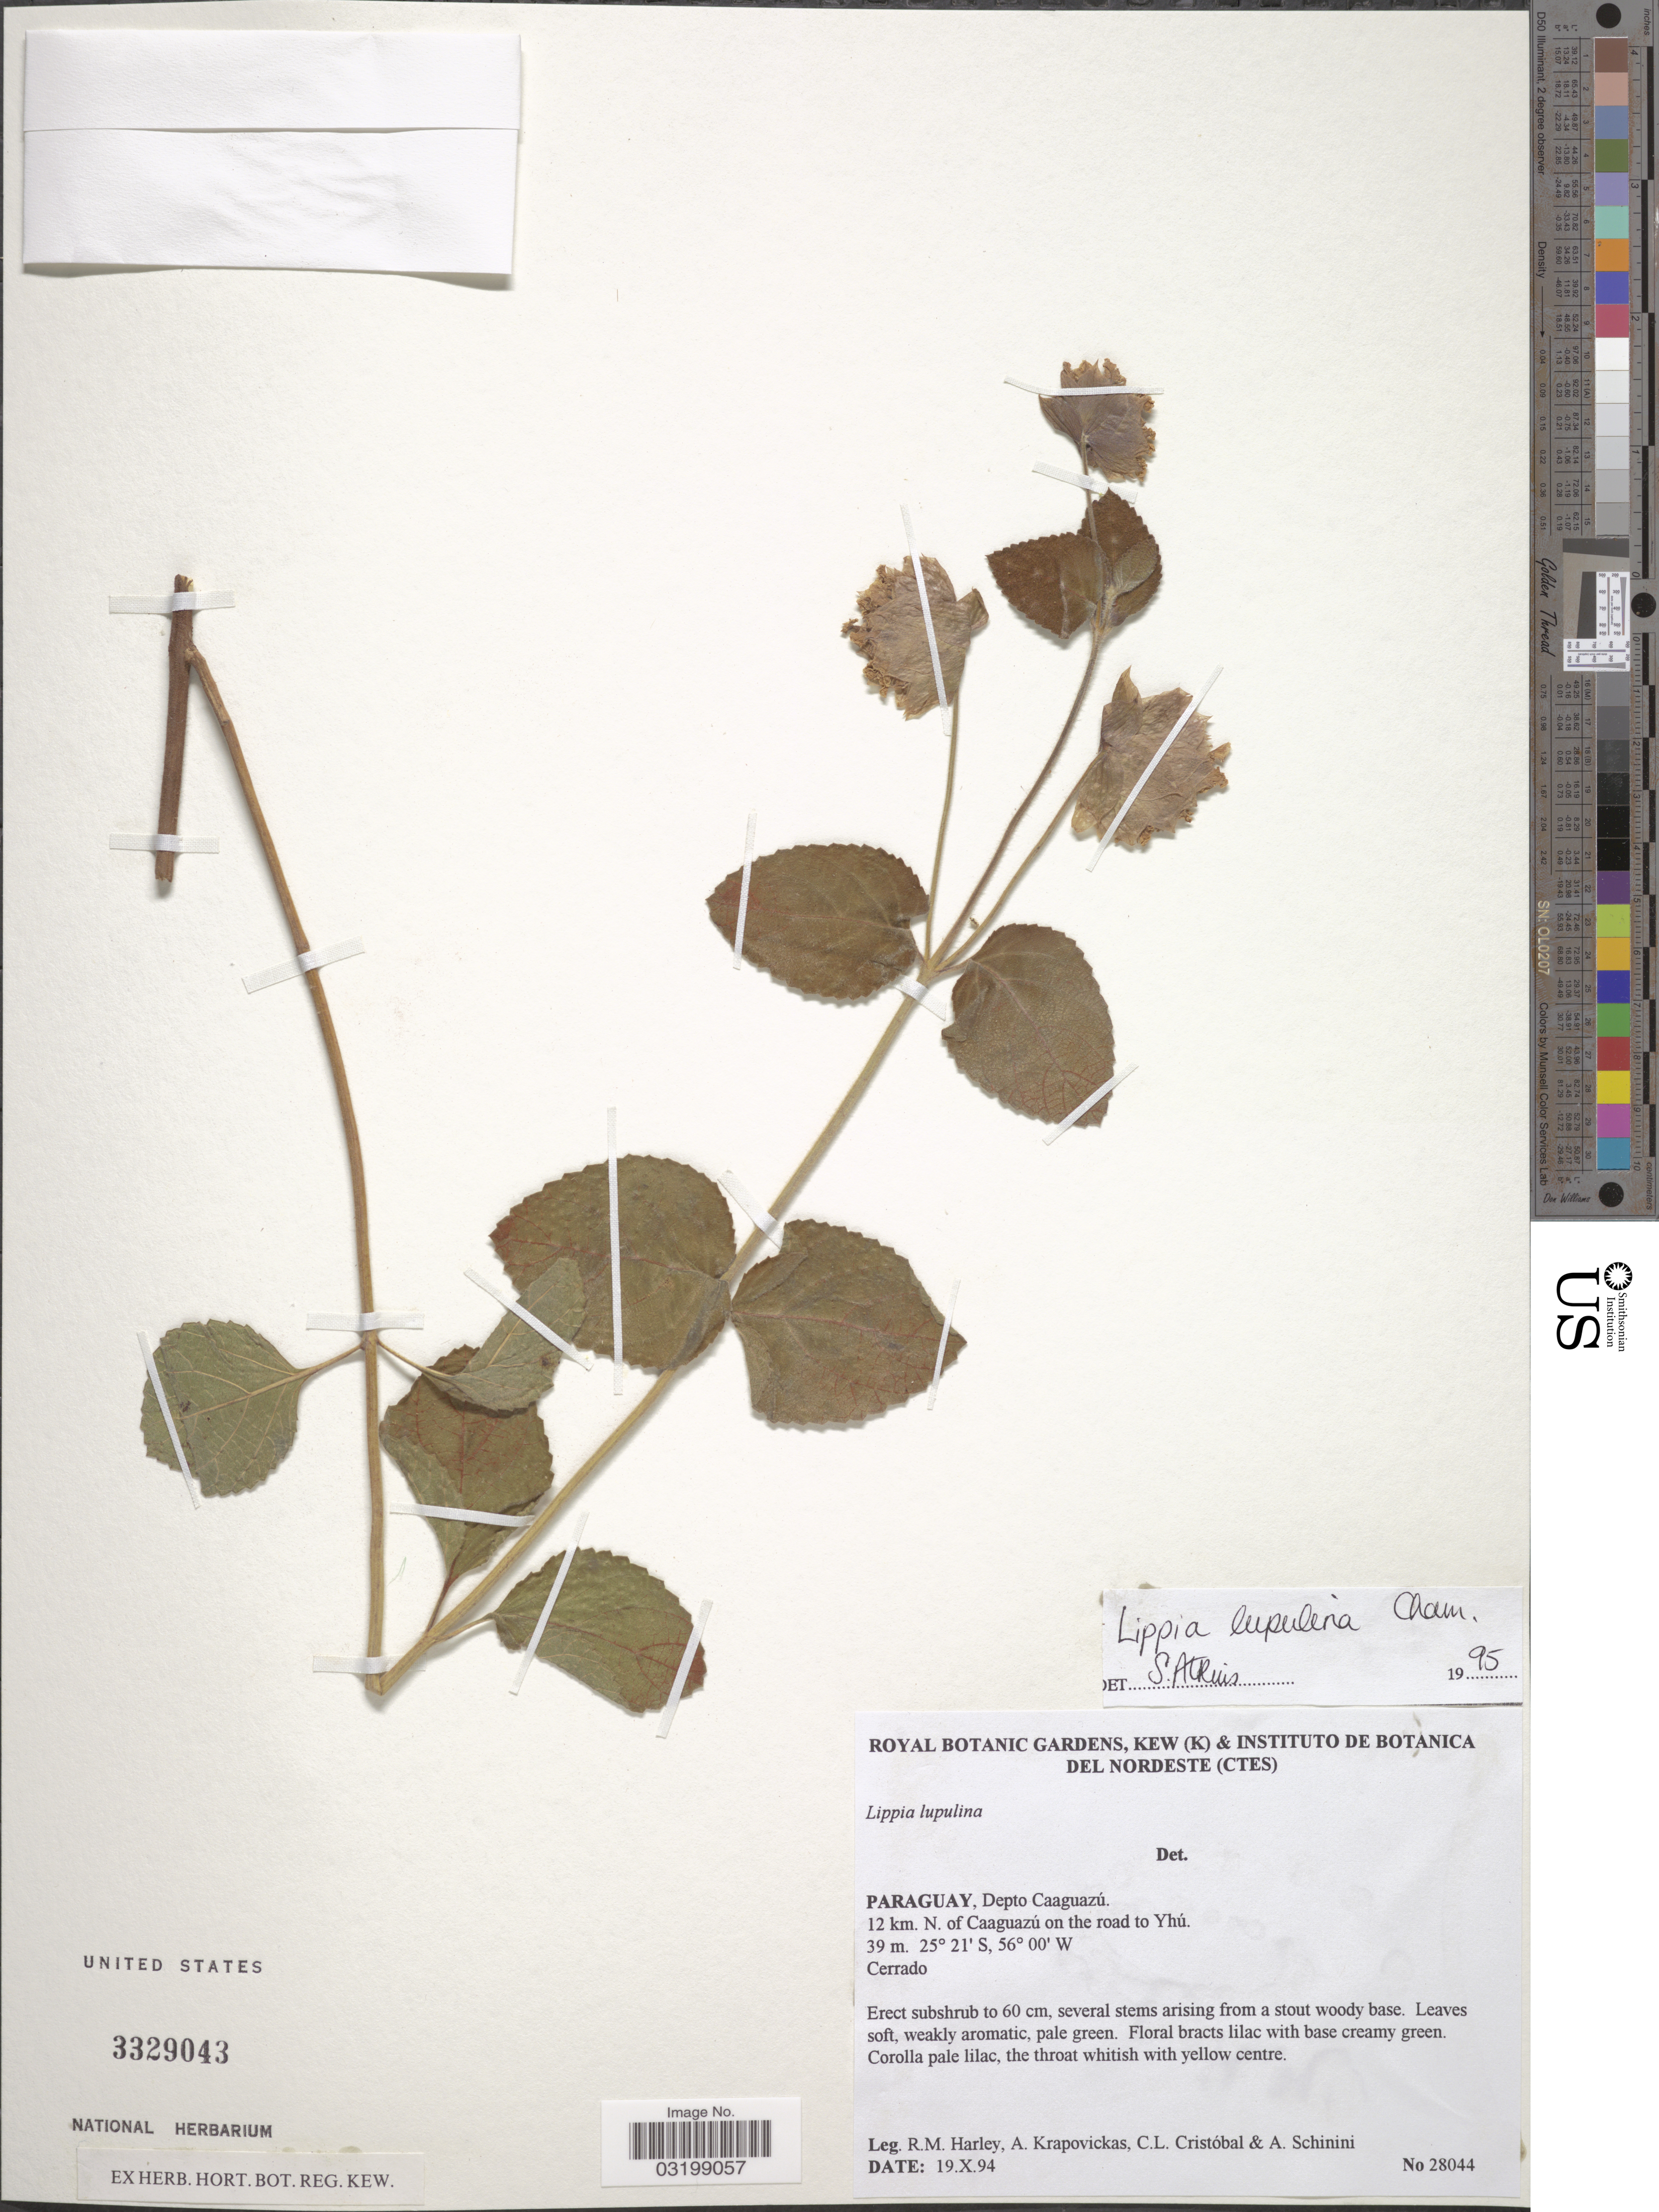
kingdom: Plantae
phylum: Tracheophyta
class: Magnoliopsida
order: Lamiales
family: Verbenaceae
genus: Lippia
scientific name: Lippia lupulina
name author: Cham.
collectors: R. M. Harley, A. Krapovickas, C. L. Cristóbal & A. Schinini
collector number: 28044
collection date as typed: Transcribed d/m/y: 19/10/94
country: Paraguay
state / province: Caaguazu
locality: Depto. Caaguazú. 12 km. N. of Caaguazú on the road to Yhú.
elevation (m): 39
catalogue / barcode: US 3329043